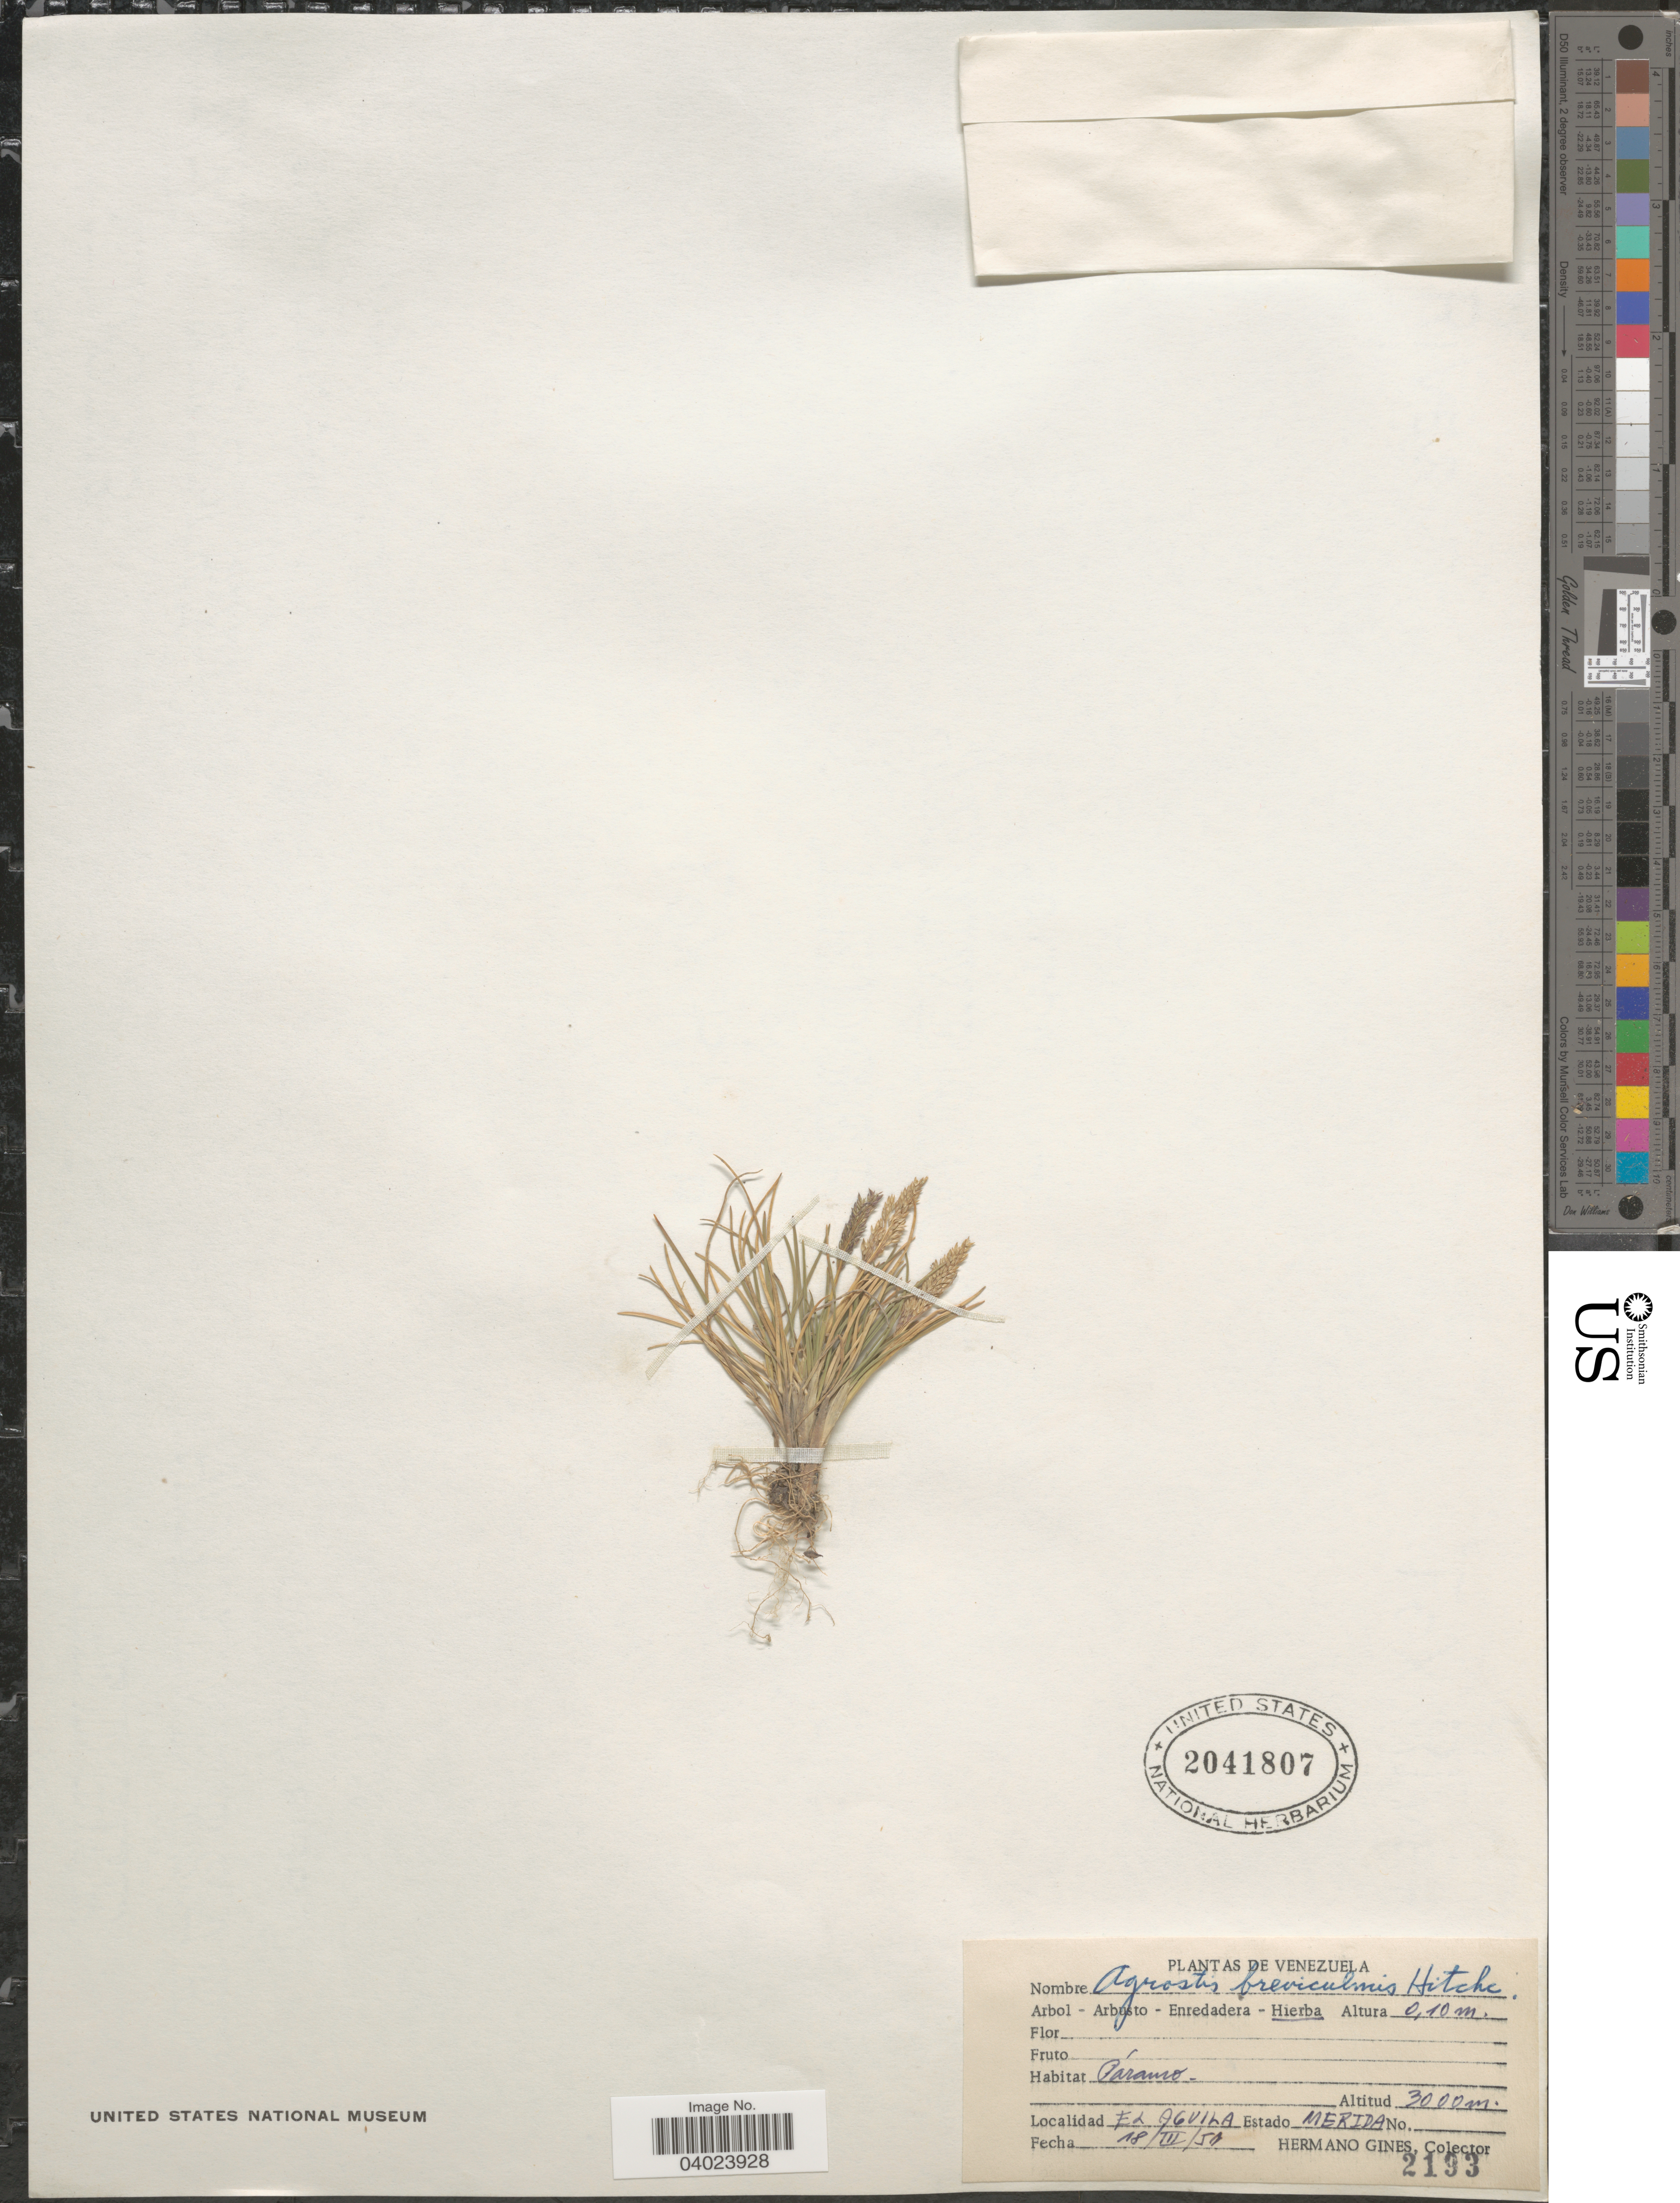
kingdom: Plantae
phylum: Tracheophyta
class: Liliopsida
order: Poales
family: Poaceae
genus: Agrostis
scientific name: Agrostis breviculmis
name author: Hitchc.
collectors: Bro. Gines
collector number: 2193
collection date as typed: Transcribed d/m/y: 18/3/50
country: Venezuela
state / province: Merida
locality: El Aguila.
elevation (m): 3000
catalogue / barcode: US 2041807